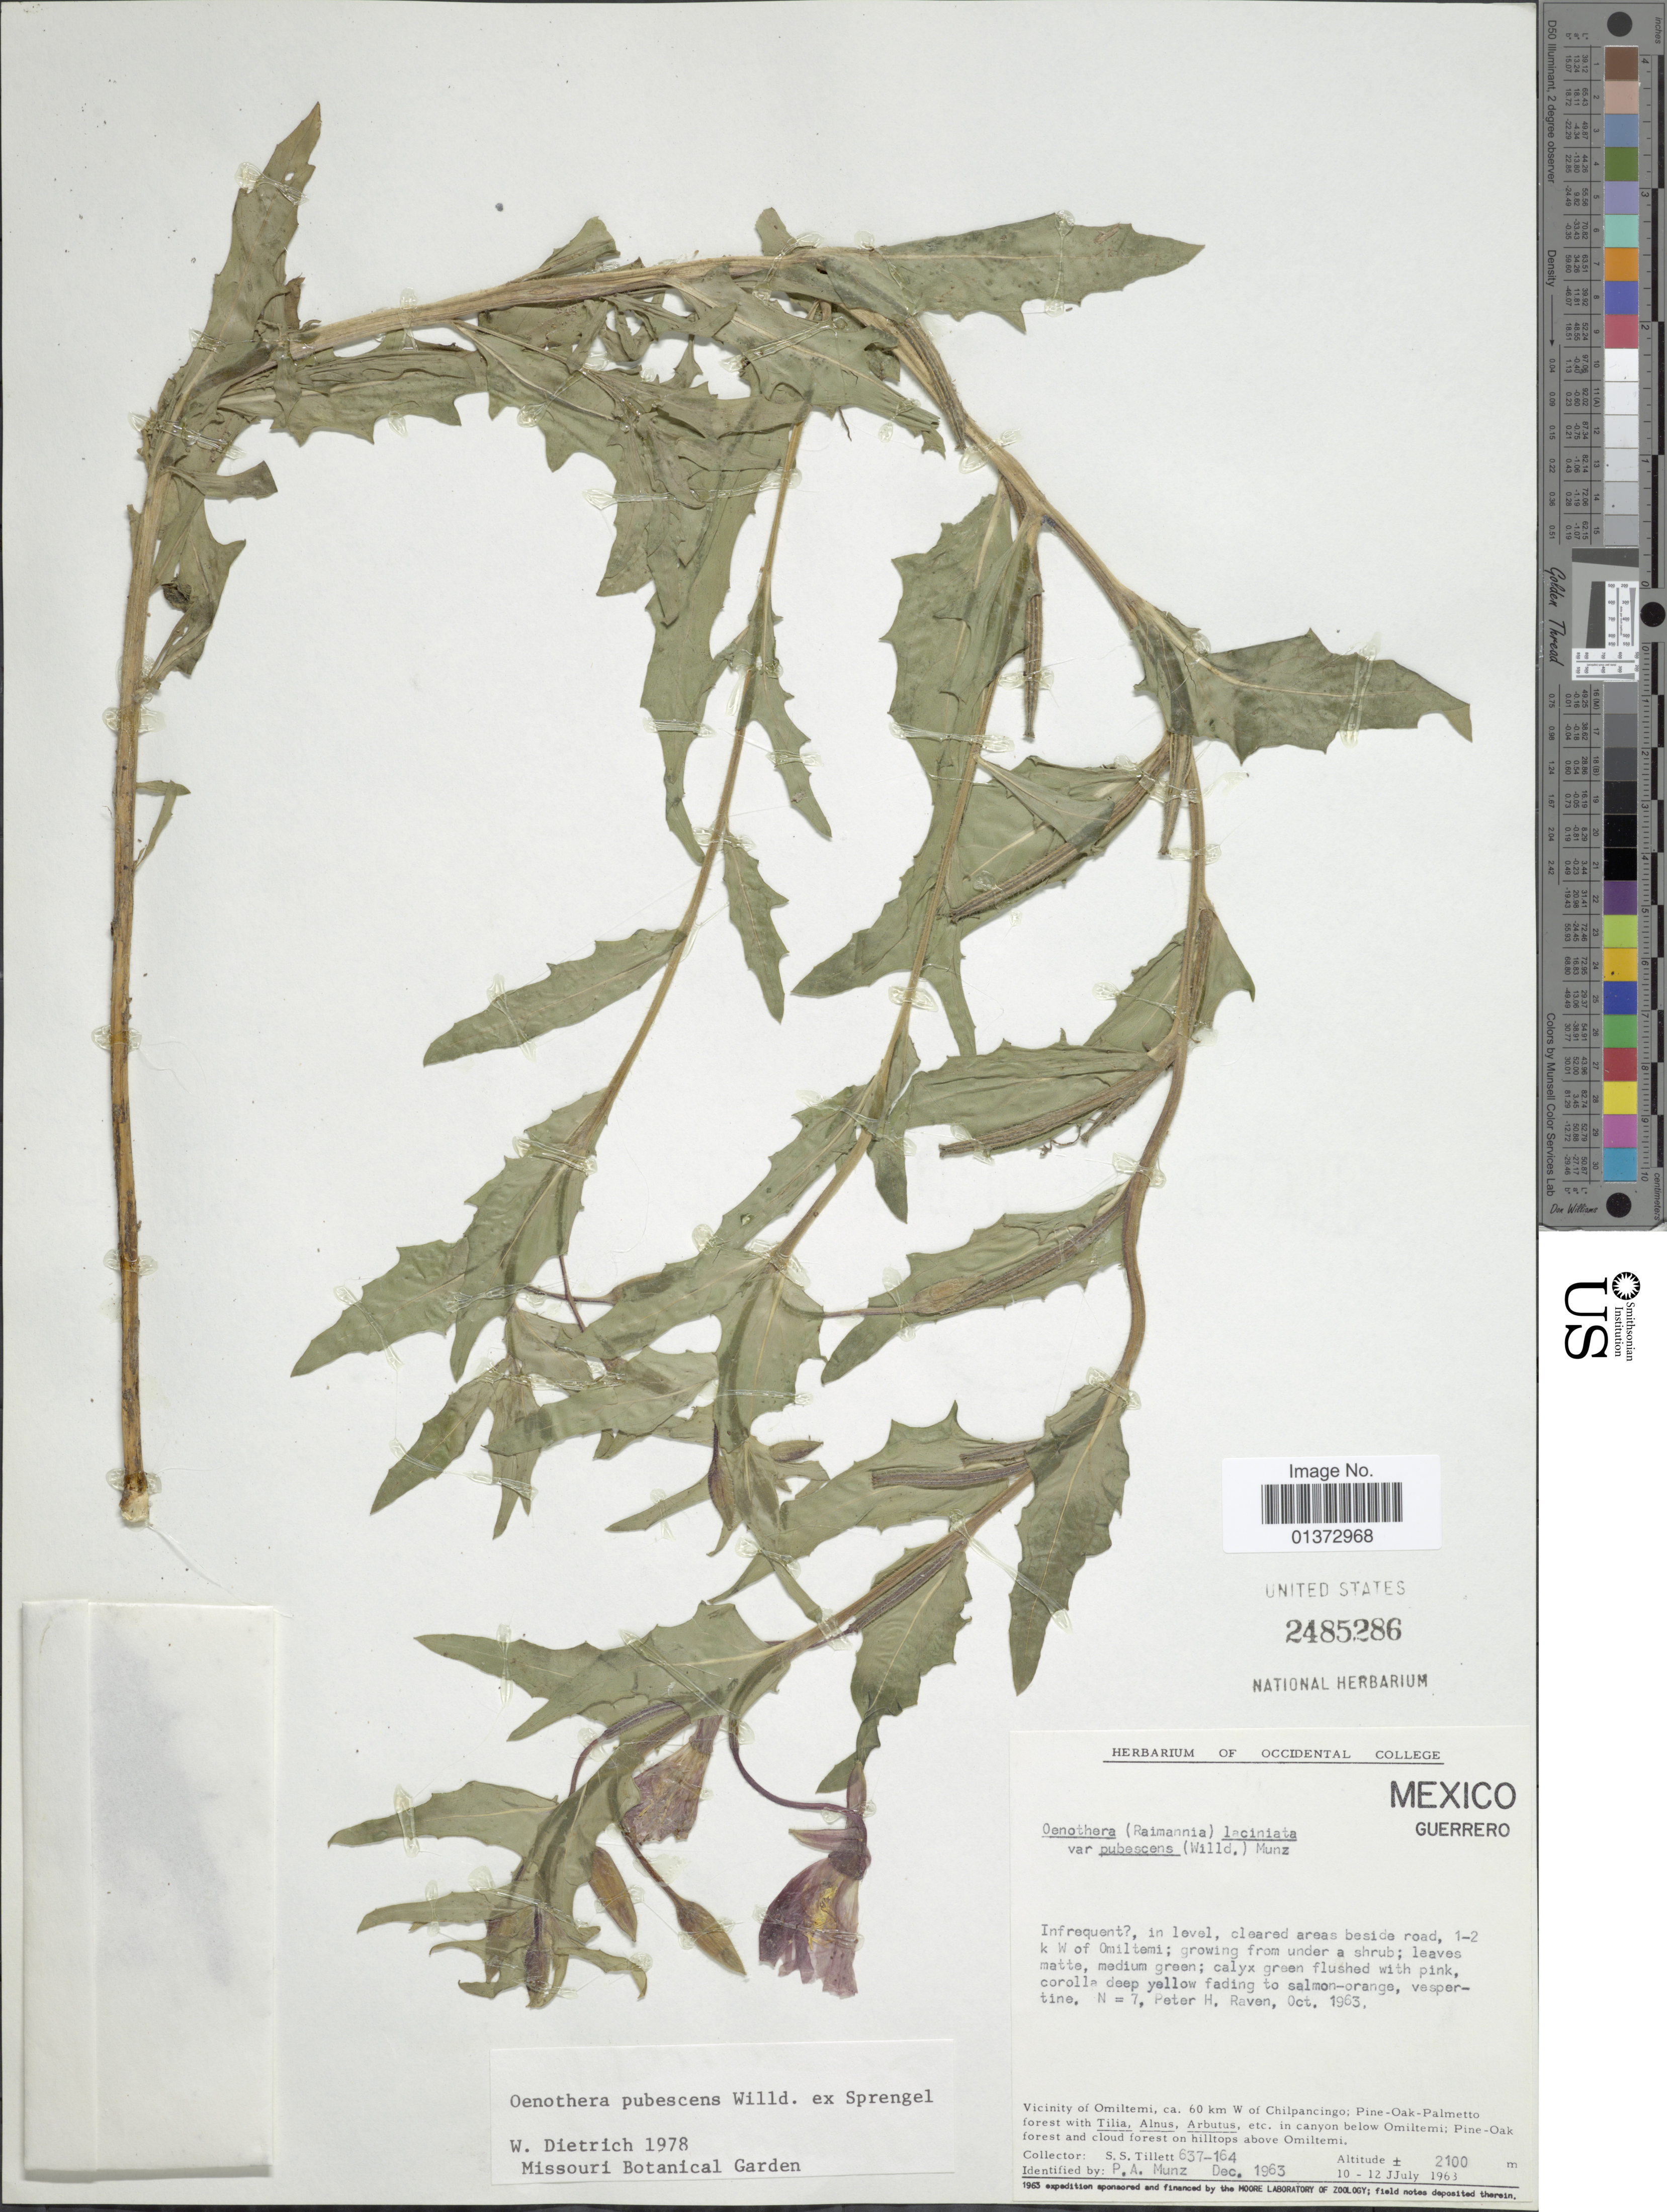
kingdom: Plantae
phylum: Tracheophyta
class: Magnoliopsida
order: Myrtales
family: Onagraceae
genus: Oenothera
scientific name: Oenothera pubescens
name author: Willd. ex Spreng.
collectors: S. S. Tillett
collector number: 637-164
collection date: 1963-07-10/1963-07-12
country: Mexico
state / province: Guerrero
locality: Vicinity of Omiltemi, ca. 60 km W of Chilpancingo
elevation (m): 2100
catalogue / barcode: US 2485286